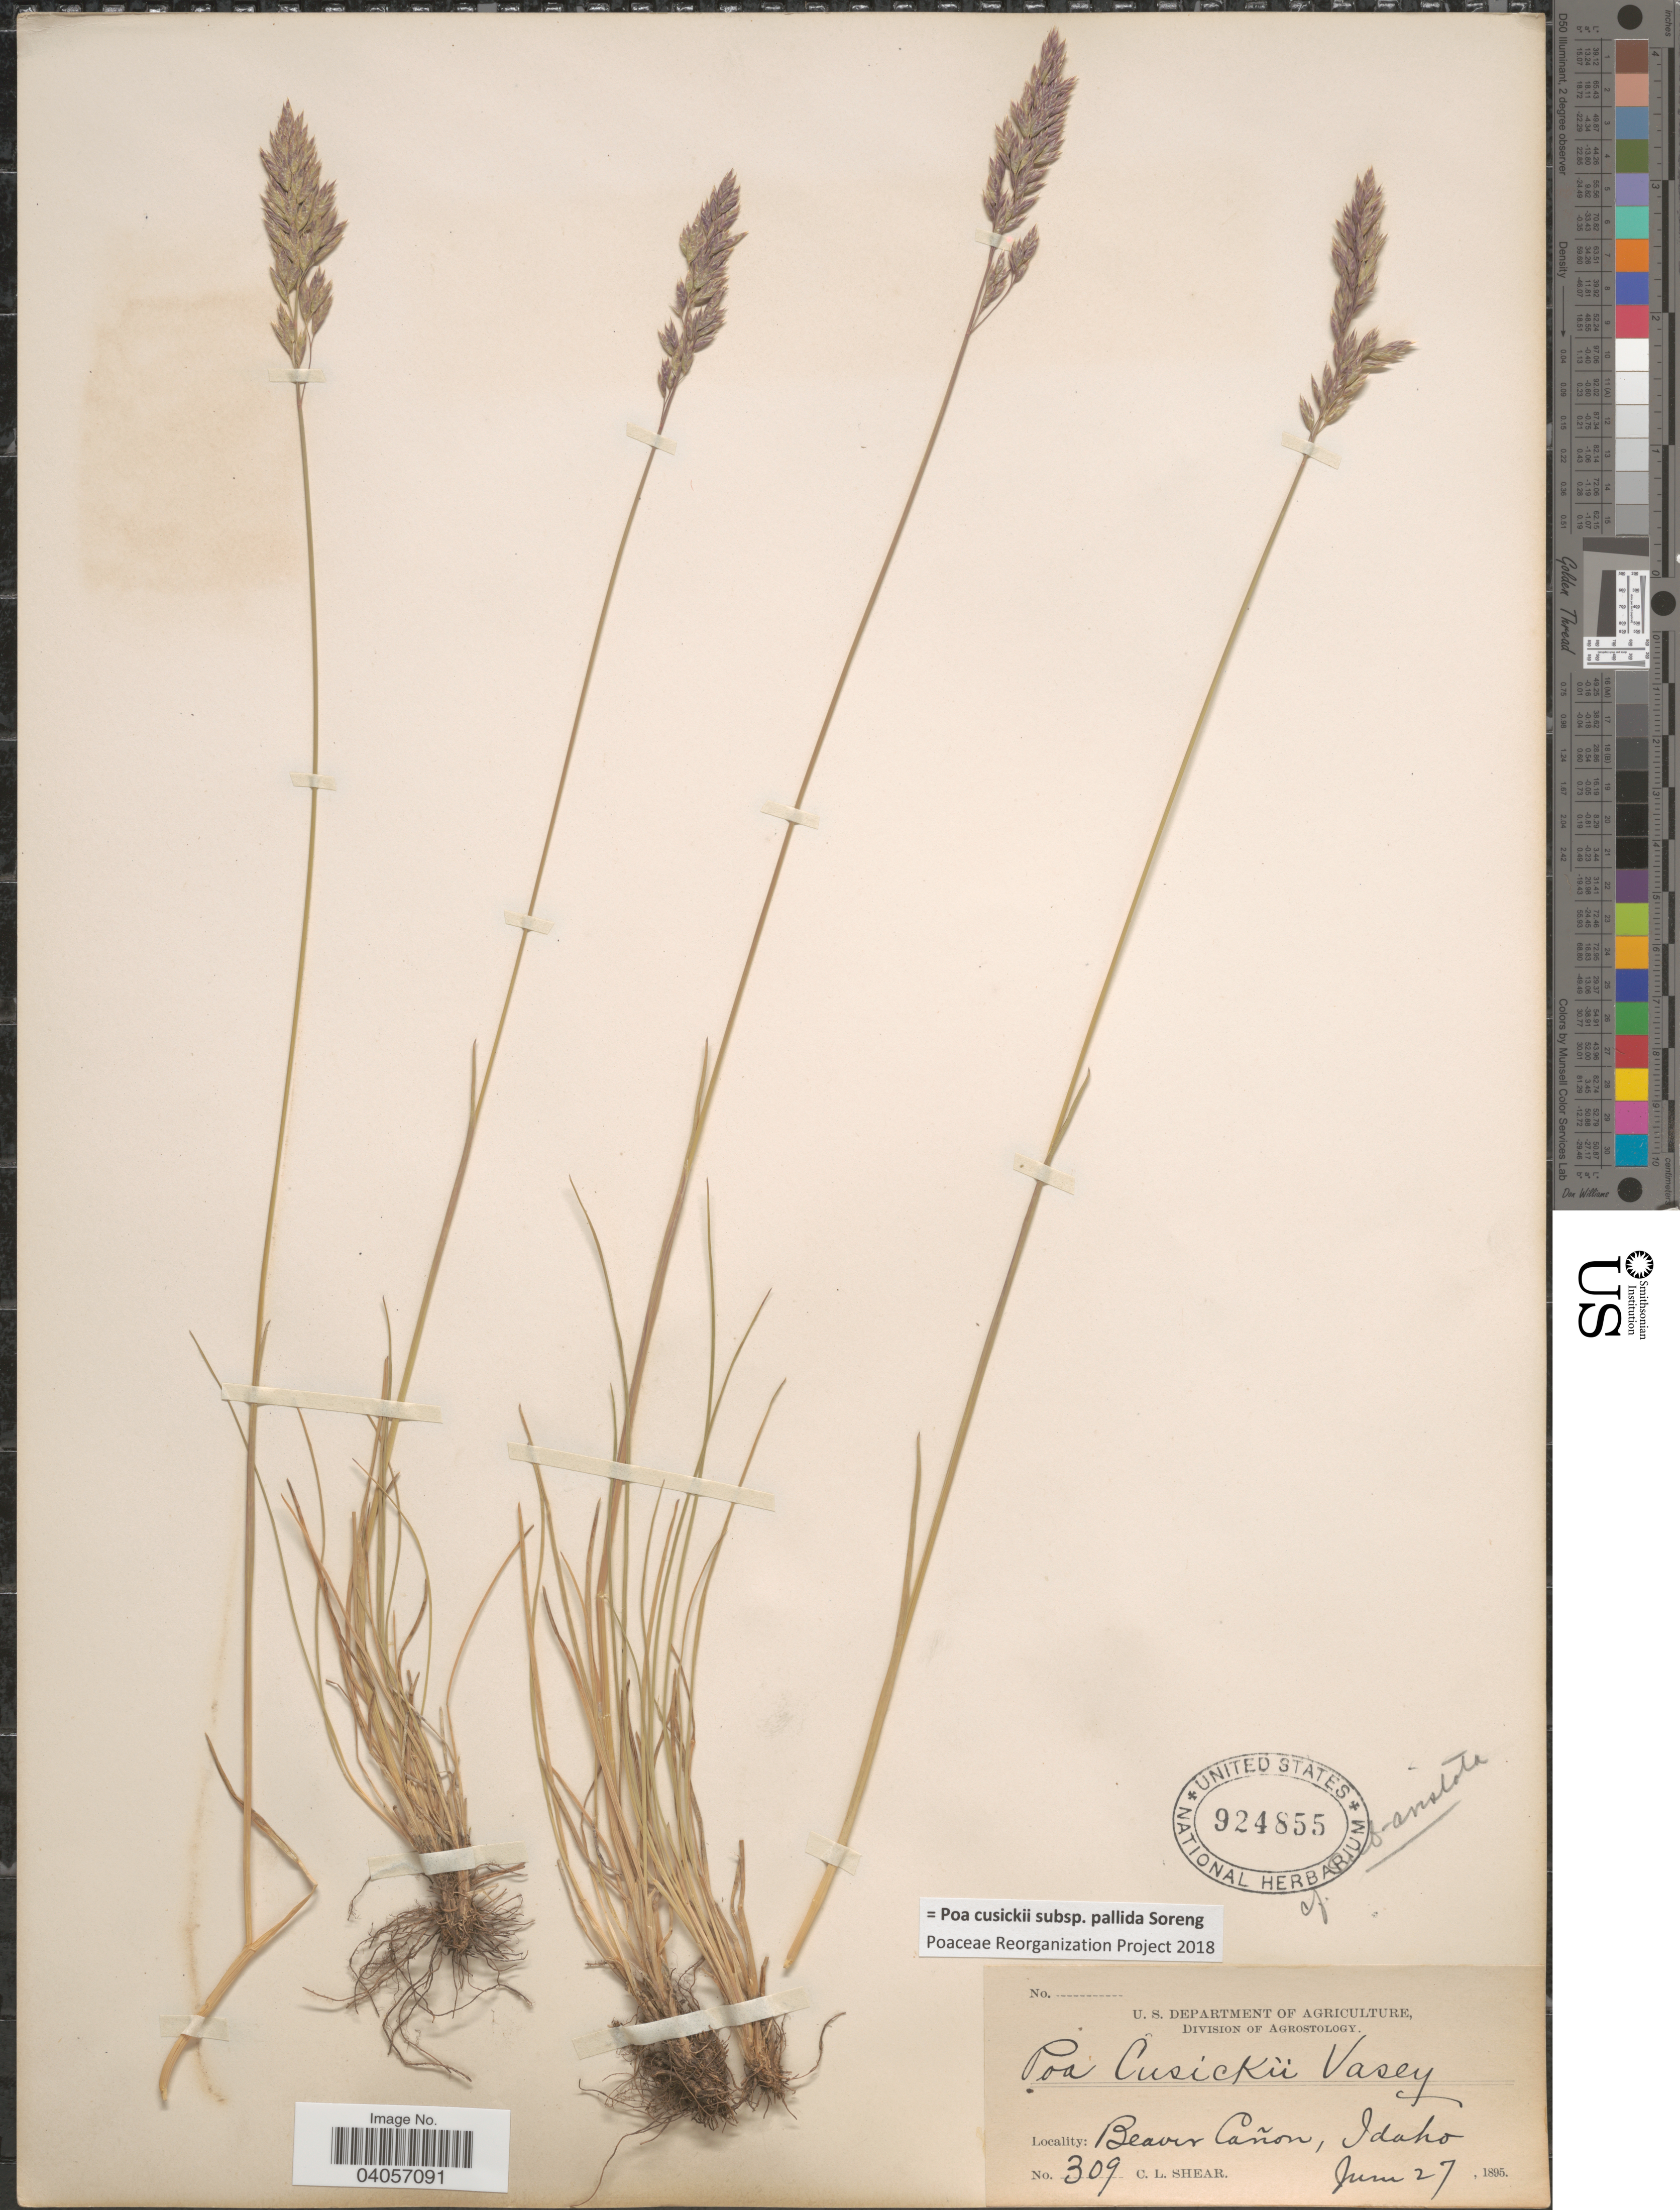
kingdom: Plantae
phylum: Tracheophyta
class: Liliopsida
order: Poales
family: Poaceae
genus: Poa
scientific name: Poa cusickii subsp. pallida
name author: Soreng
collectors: C. L. Shear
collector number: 309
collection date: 1895-06-27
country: United States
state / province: Idaho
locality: Beaver Cañon.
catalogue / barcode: US 924855